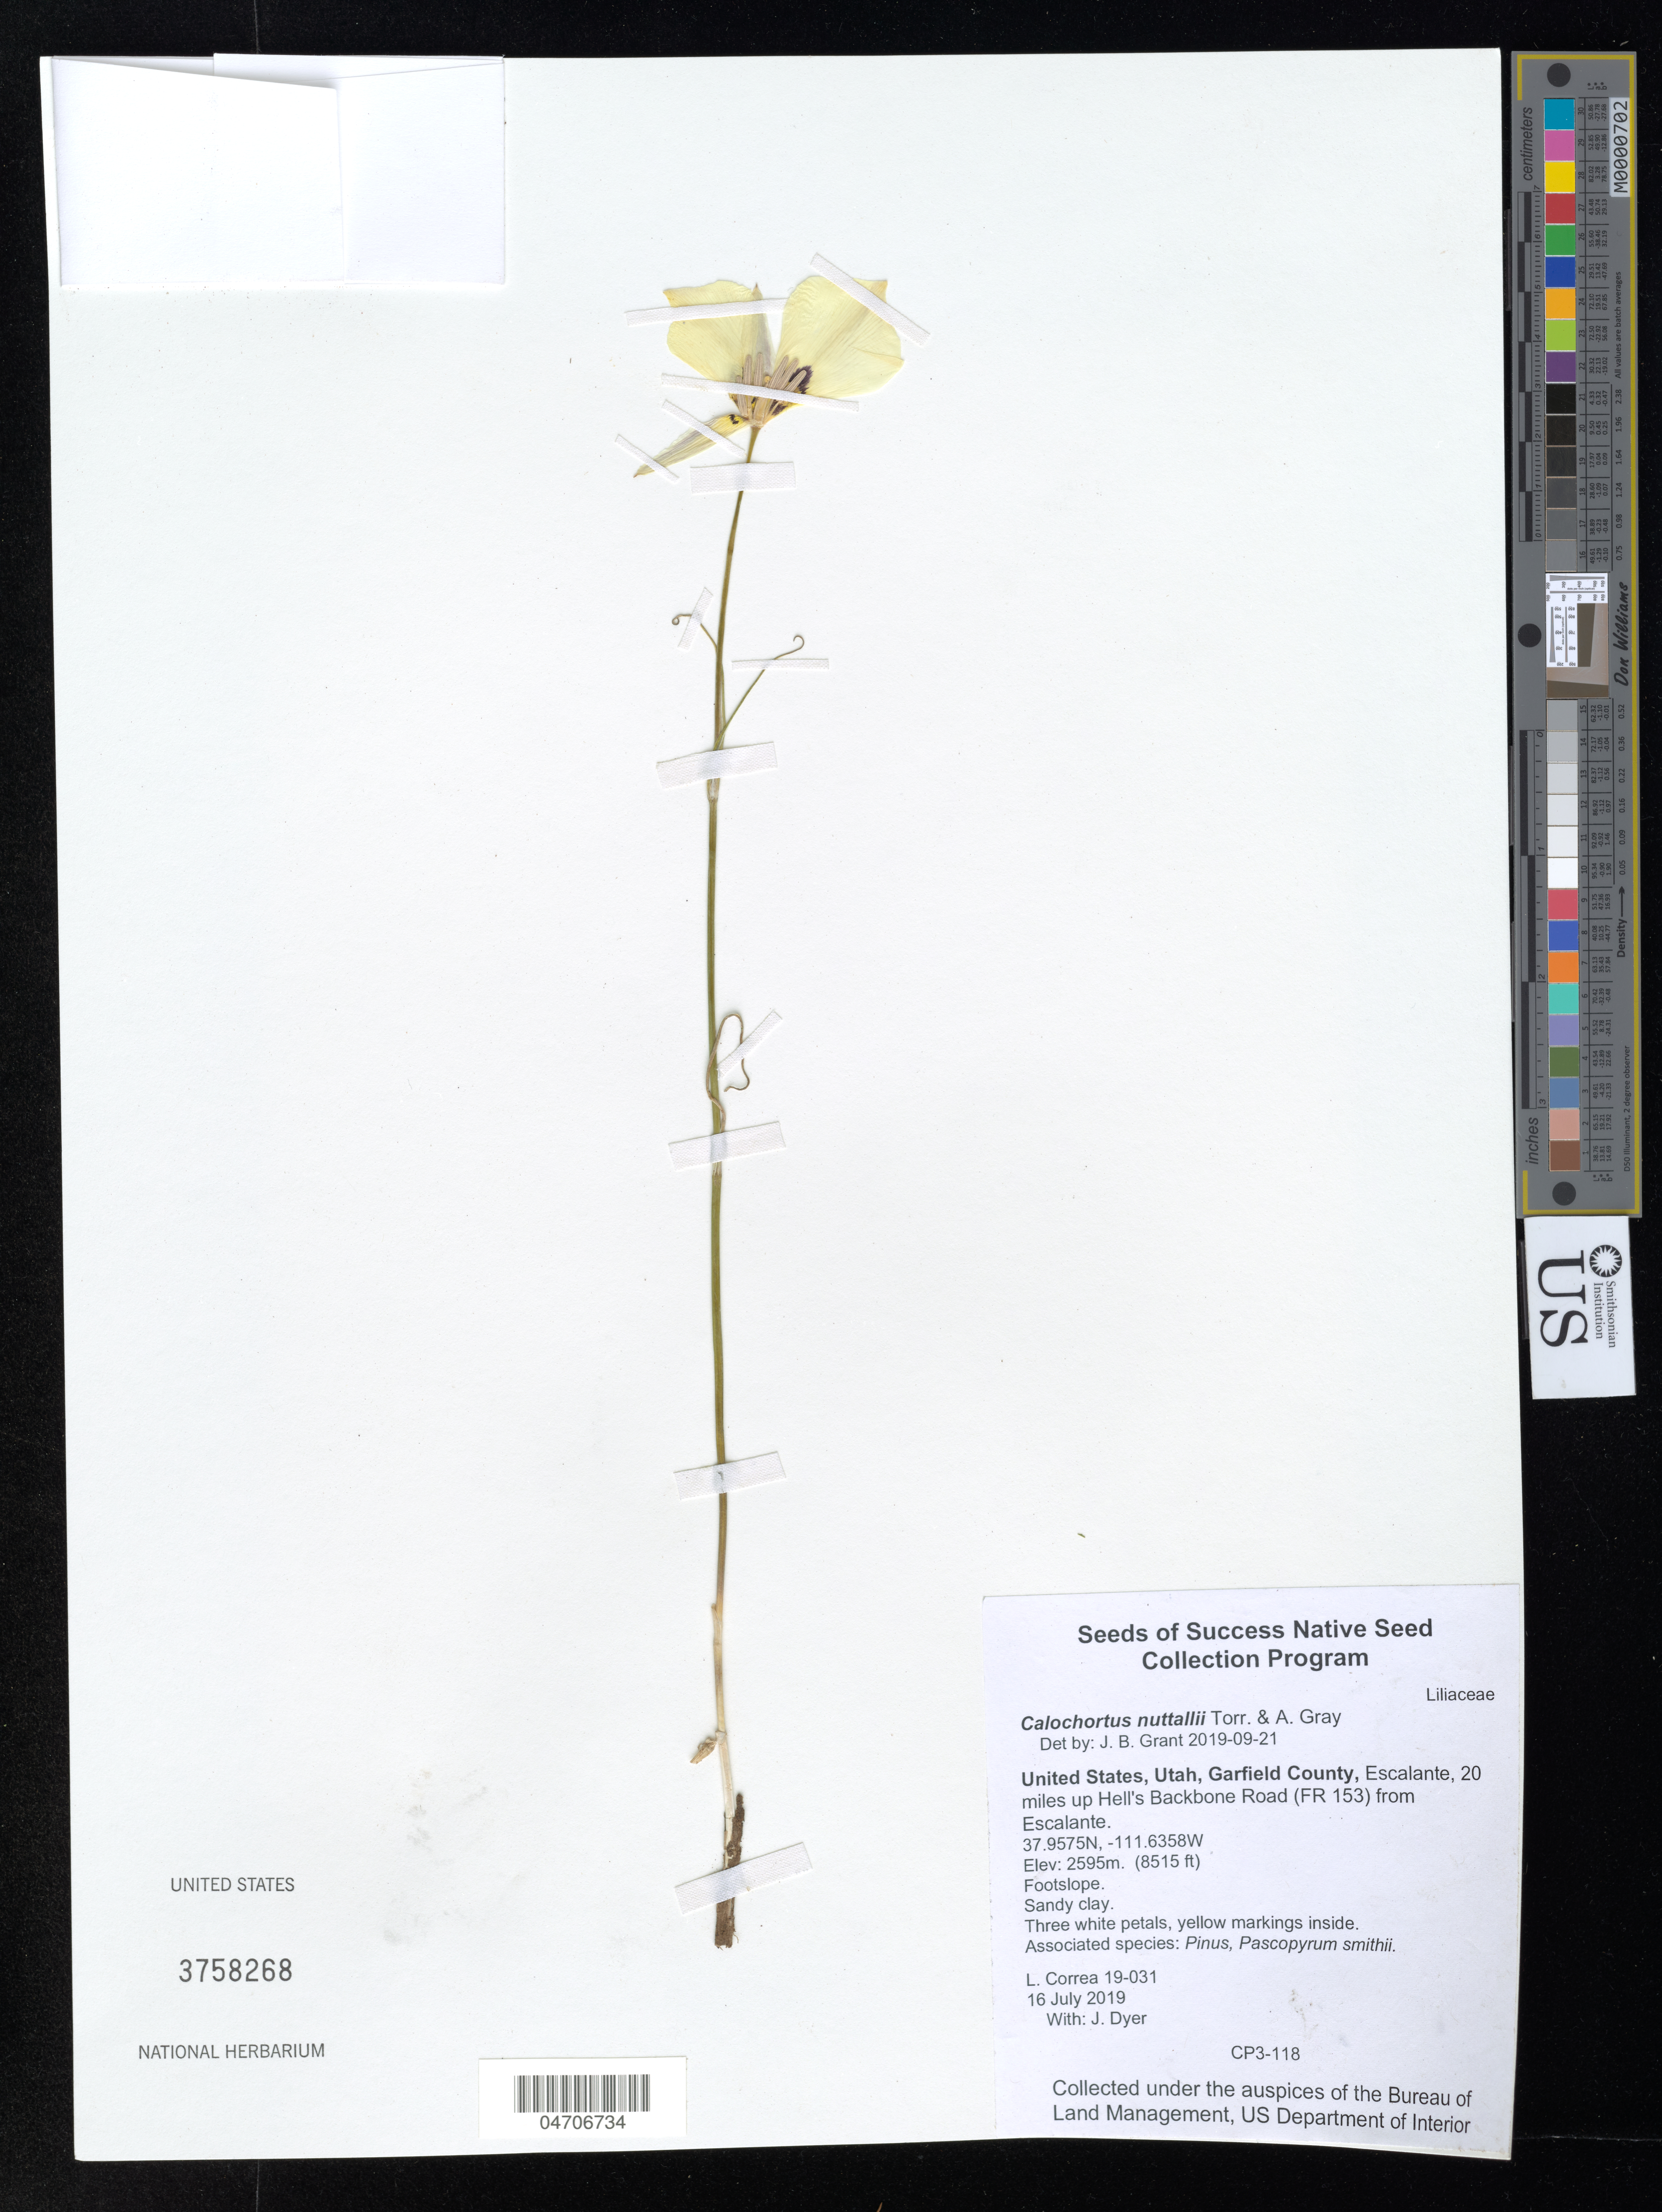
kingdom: Plantae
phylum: Tracheophyta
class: Liliopsida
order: Liliales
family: Liliaceae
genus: Calochortus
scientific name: Calochortus nuttallii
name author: Torr.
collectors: L. Correa & J. Dyer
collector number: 19-031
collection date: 2019-07-16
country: United States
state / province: Utah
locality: Garfield County, Escalante, 20 miles up Hell's Backbone Road (FR 153) from Escalante.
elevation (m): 2595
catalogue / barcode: US 3758268